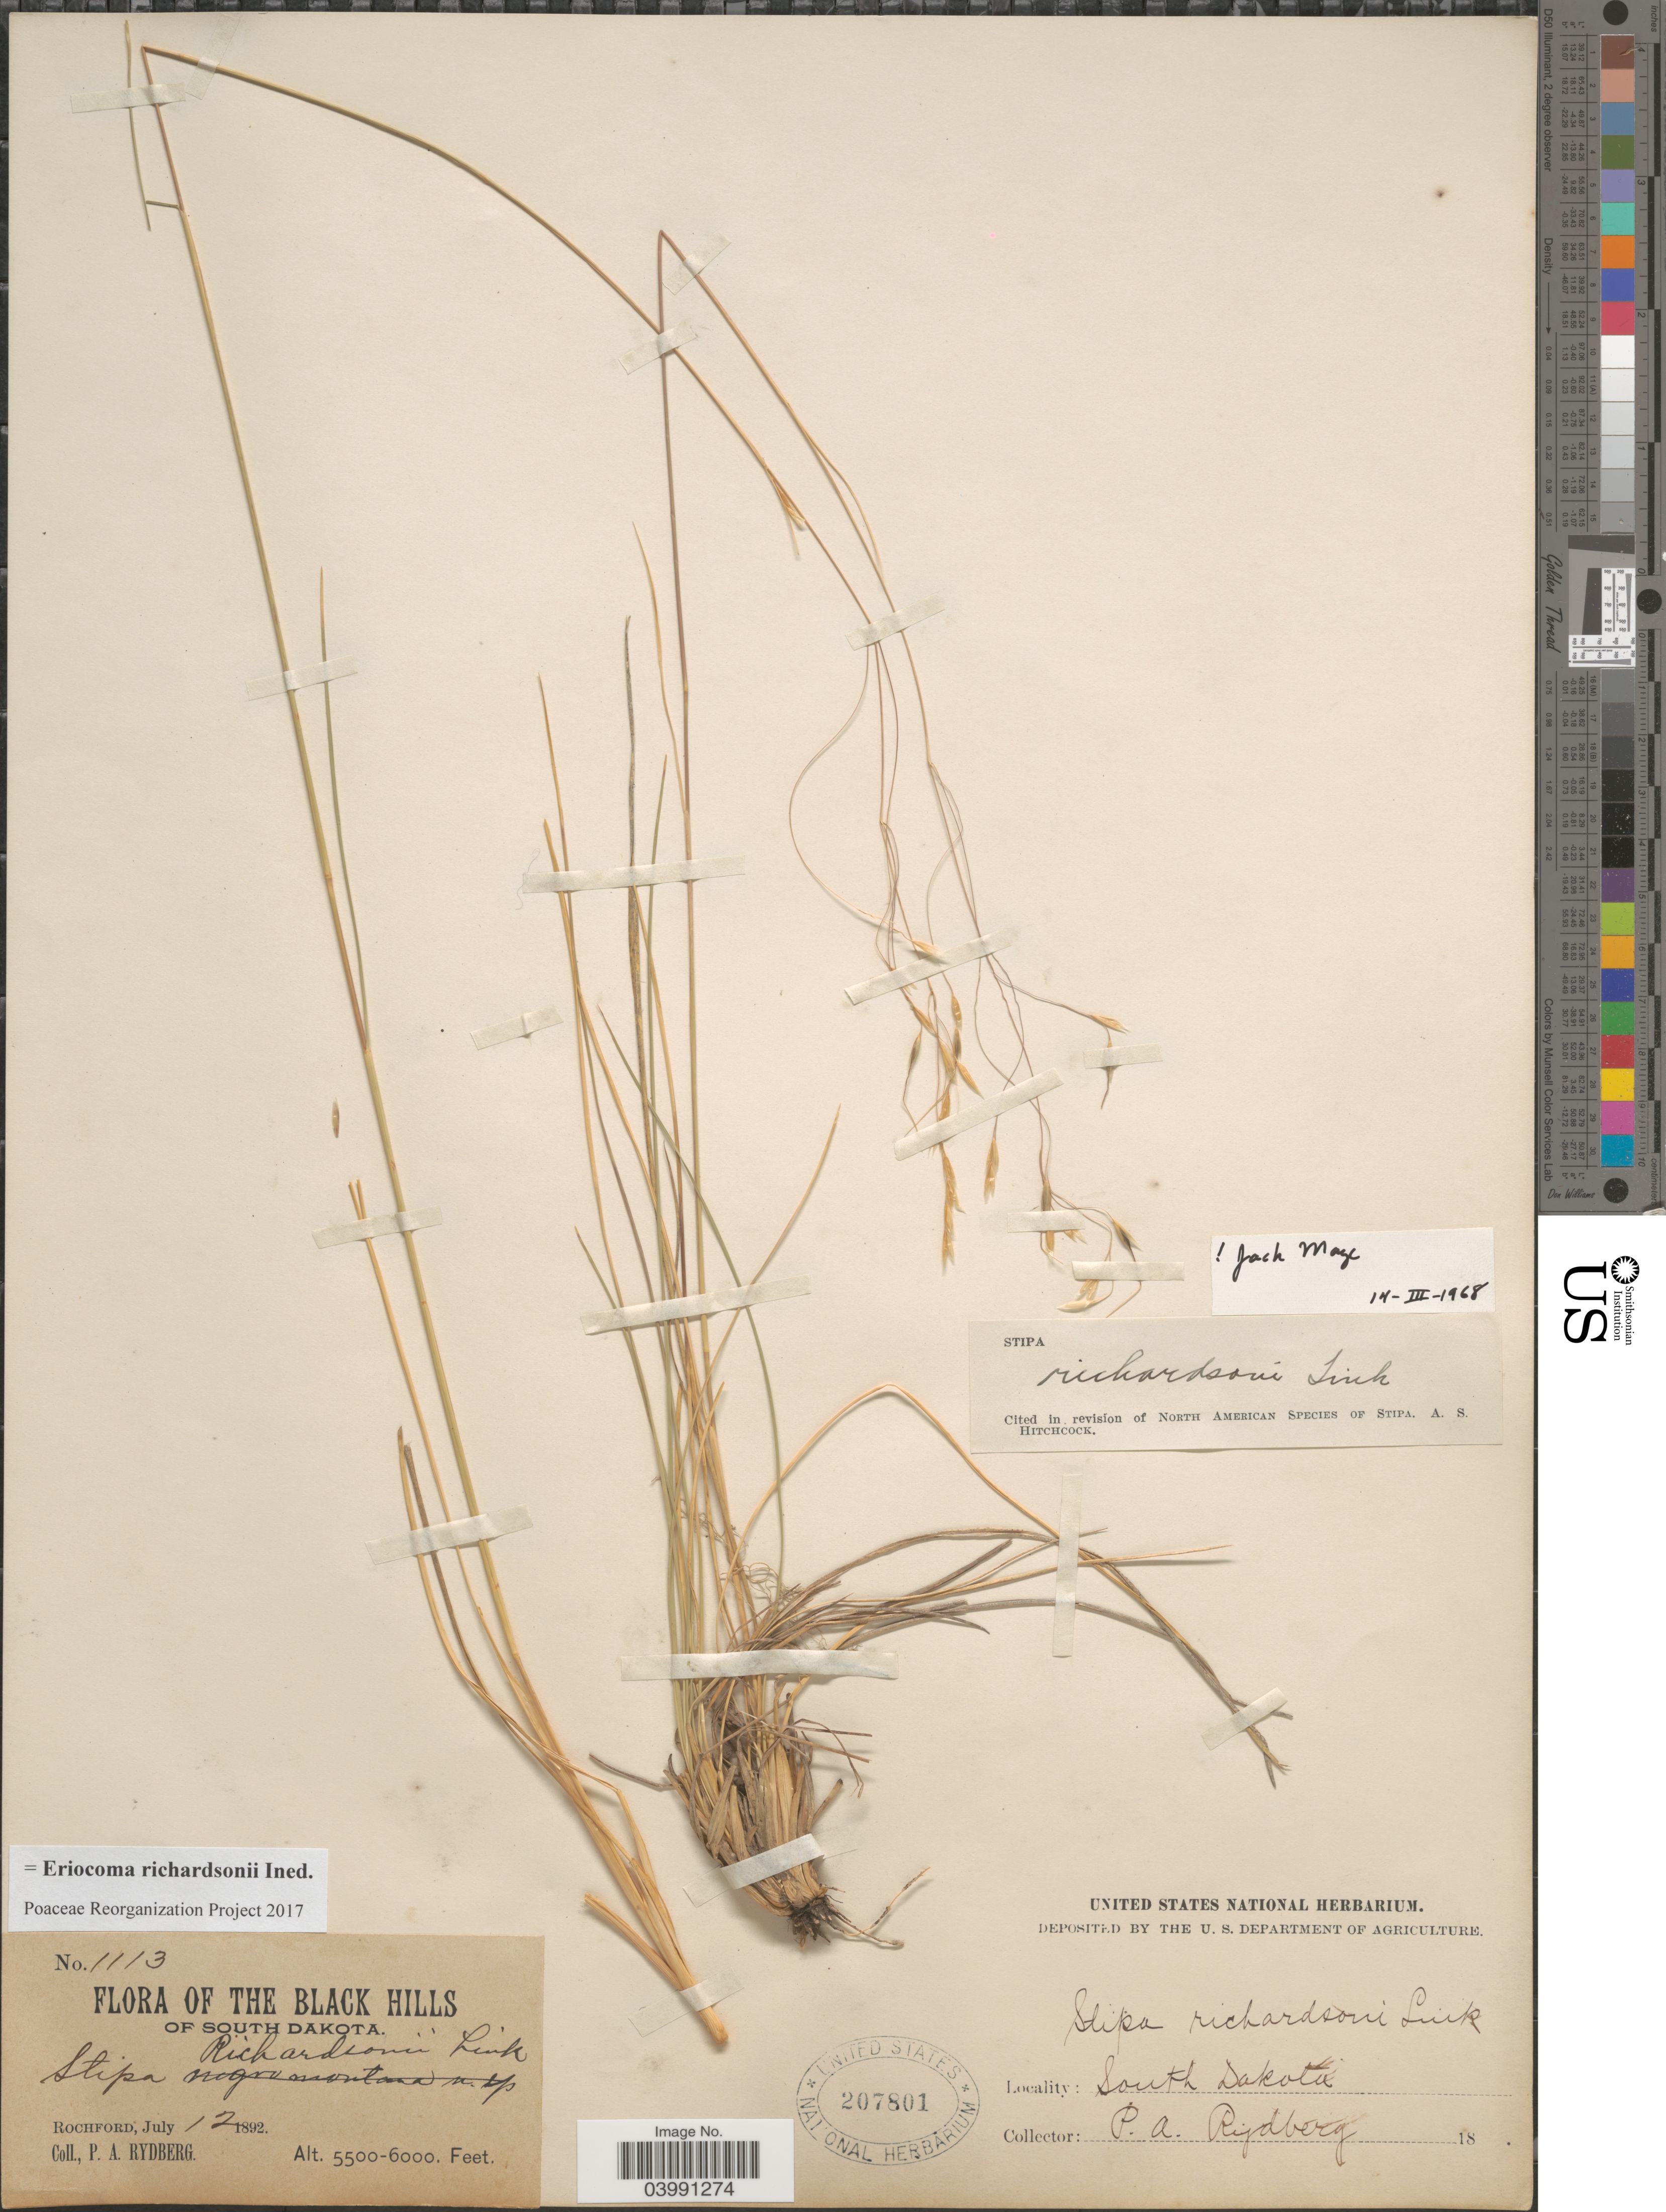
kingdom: Plantae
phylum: Tracheophyta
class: Liliopsida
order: Poales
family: Poaceae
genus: Eriocoma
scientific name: Eriocoma richardsonii ined.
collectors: P. A. Rydberg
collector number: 1113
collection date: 1892-07-12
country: United States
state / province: South Dakota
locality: The Black Hills. Rochford.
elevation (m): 1676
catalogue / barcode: US 207801